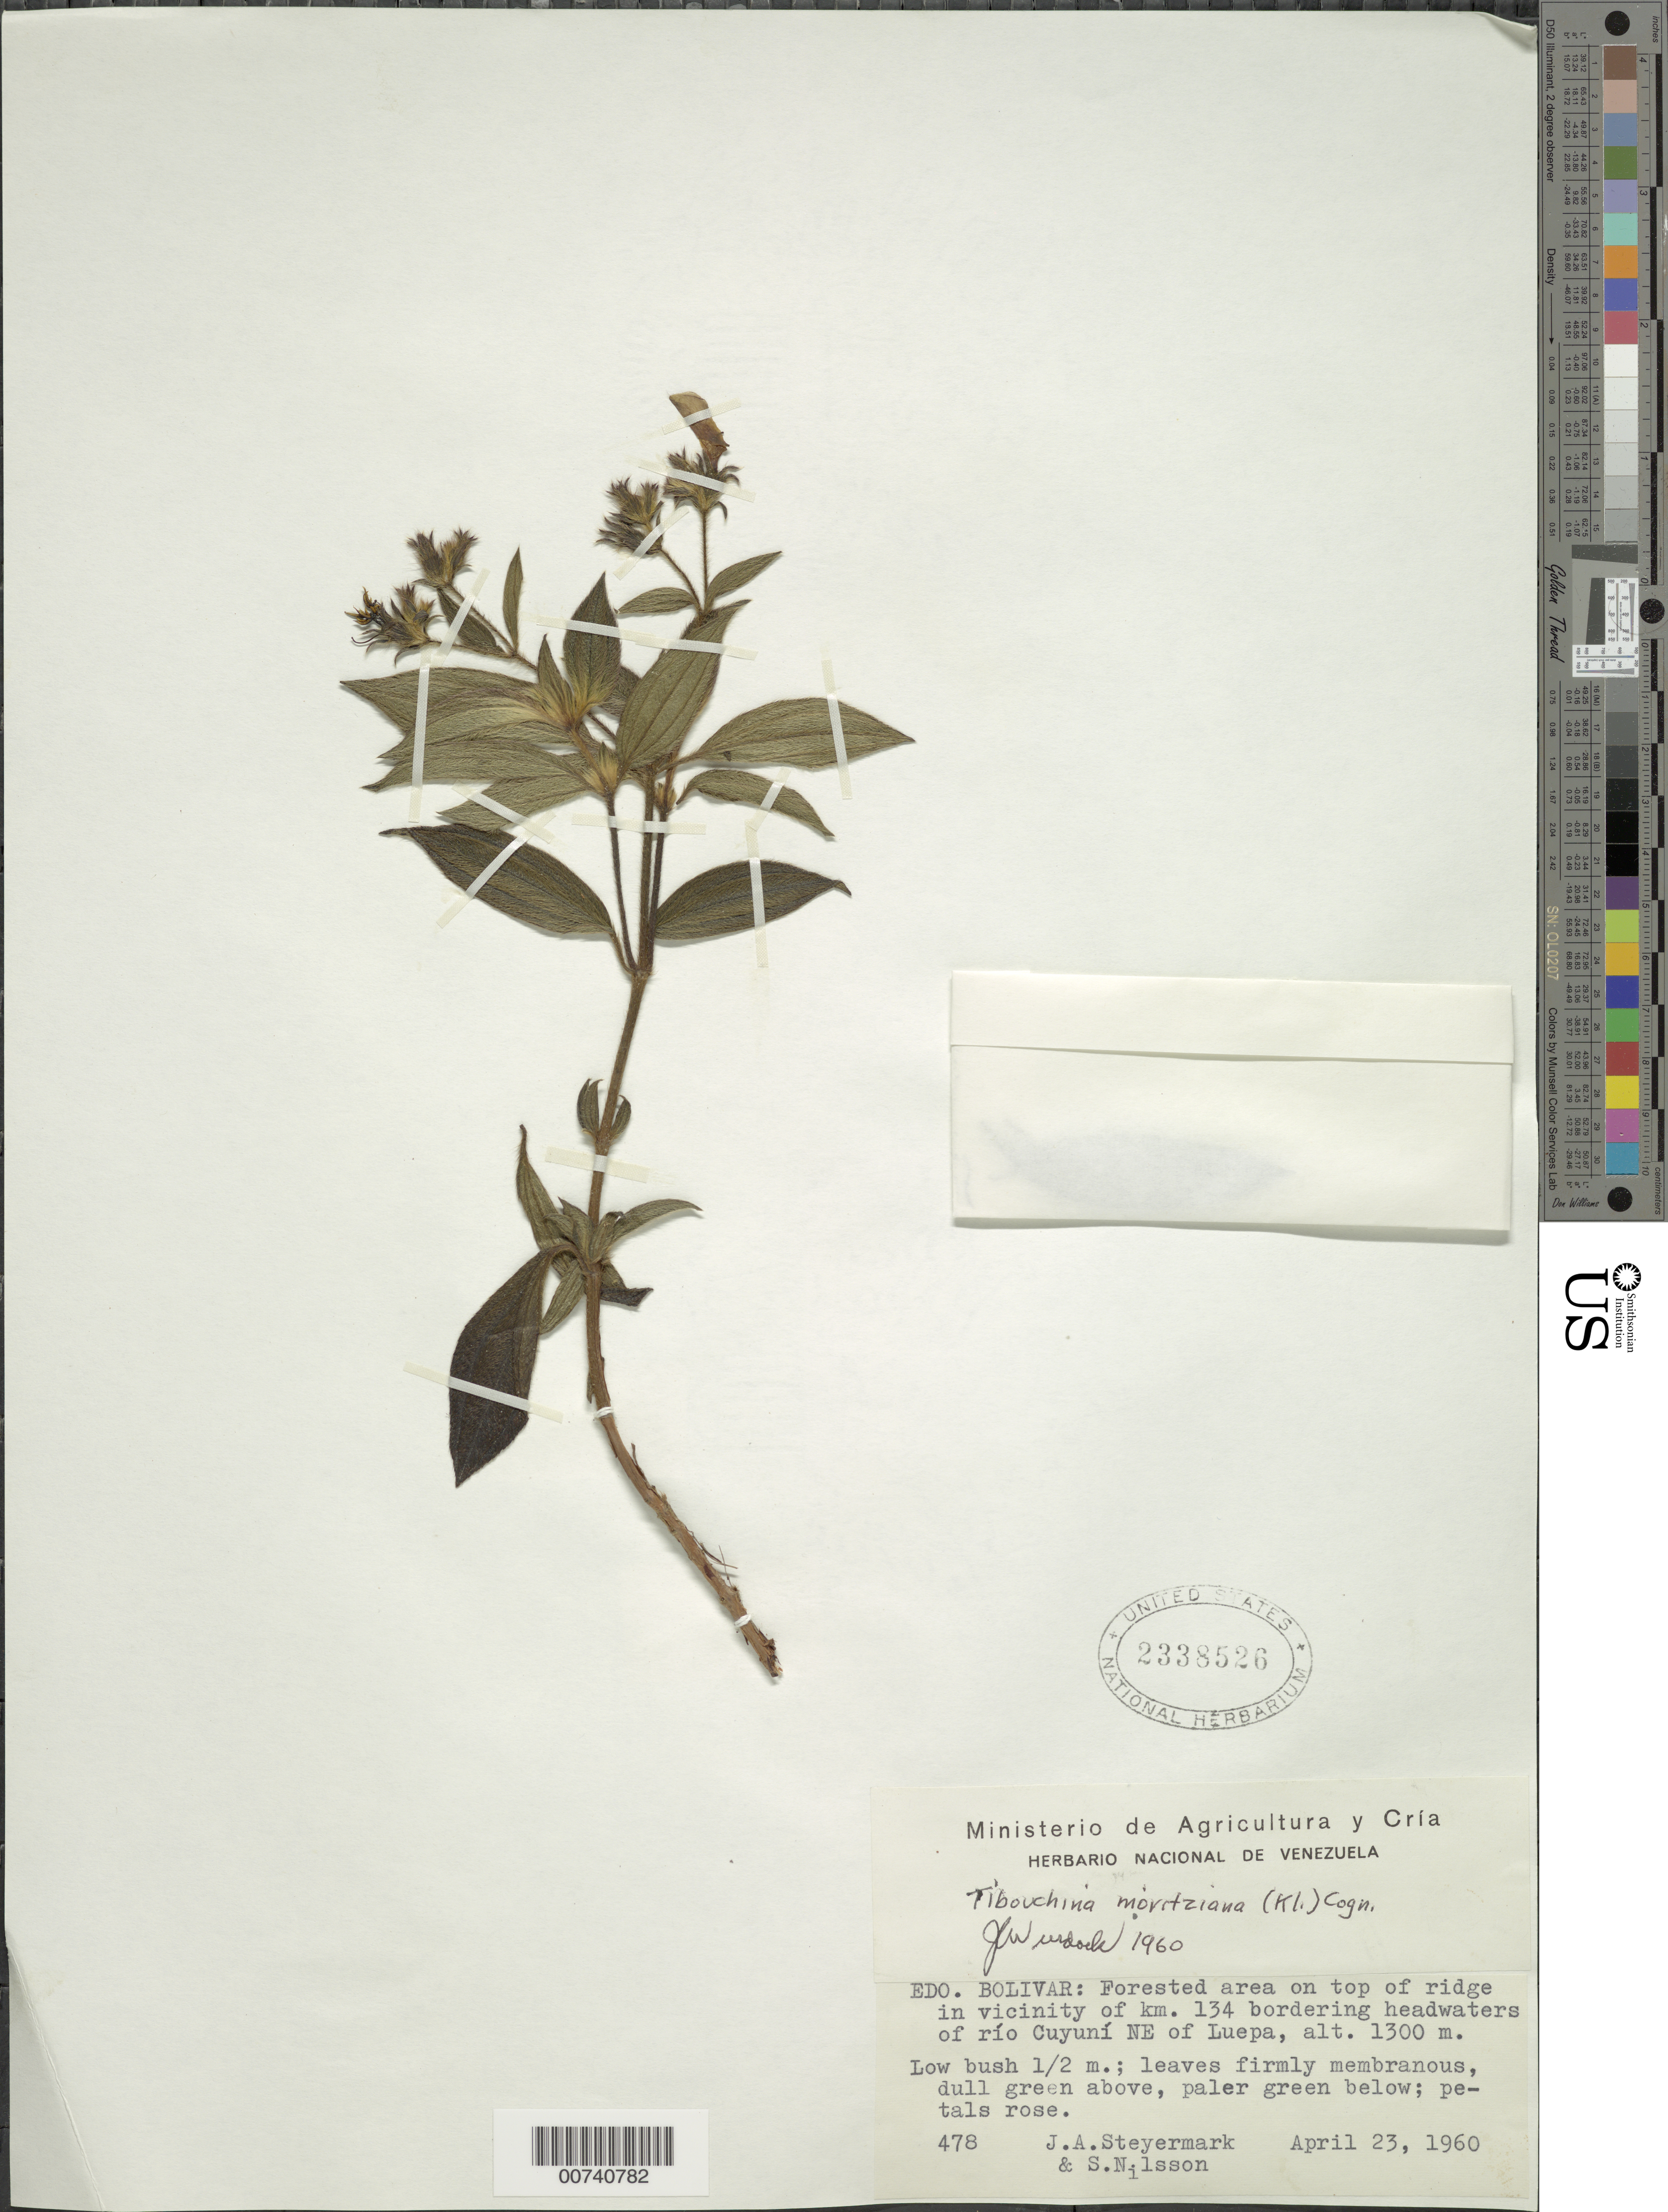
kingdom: Plantae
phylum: Tracheophyta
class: Magnoliopsida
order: Myrtales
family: Melastomataceae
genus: Chaetogastra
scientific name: Chaetogastra geitneriana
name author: Schltdl.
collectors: J. Steyermark & S. Nilsson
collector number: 60 478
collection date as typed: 23-Apr-60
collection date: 1960-04-23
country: Venezuela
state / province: Bolívar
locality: Río Cuyuni headwaters, km 134, NE of Luepa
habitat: Forested area on top of ridge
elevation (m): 1300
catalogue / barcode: US 2338526